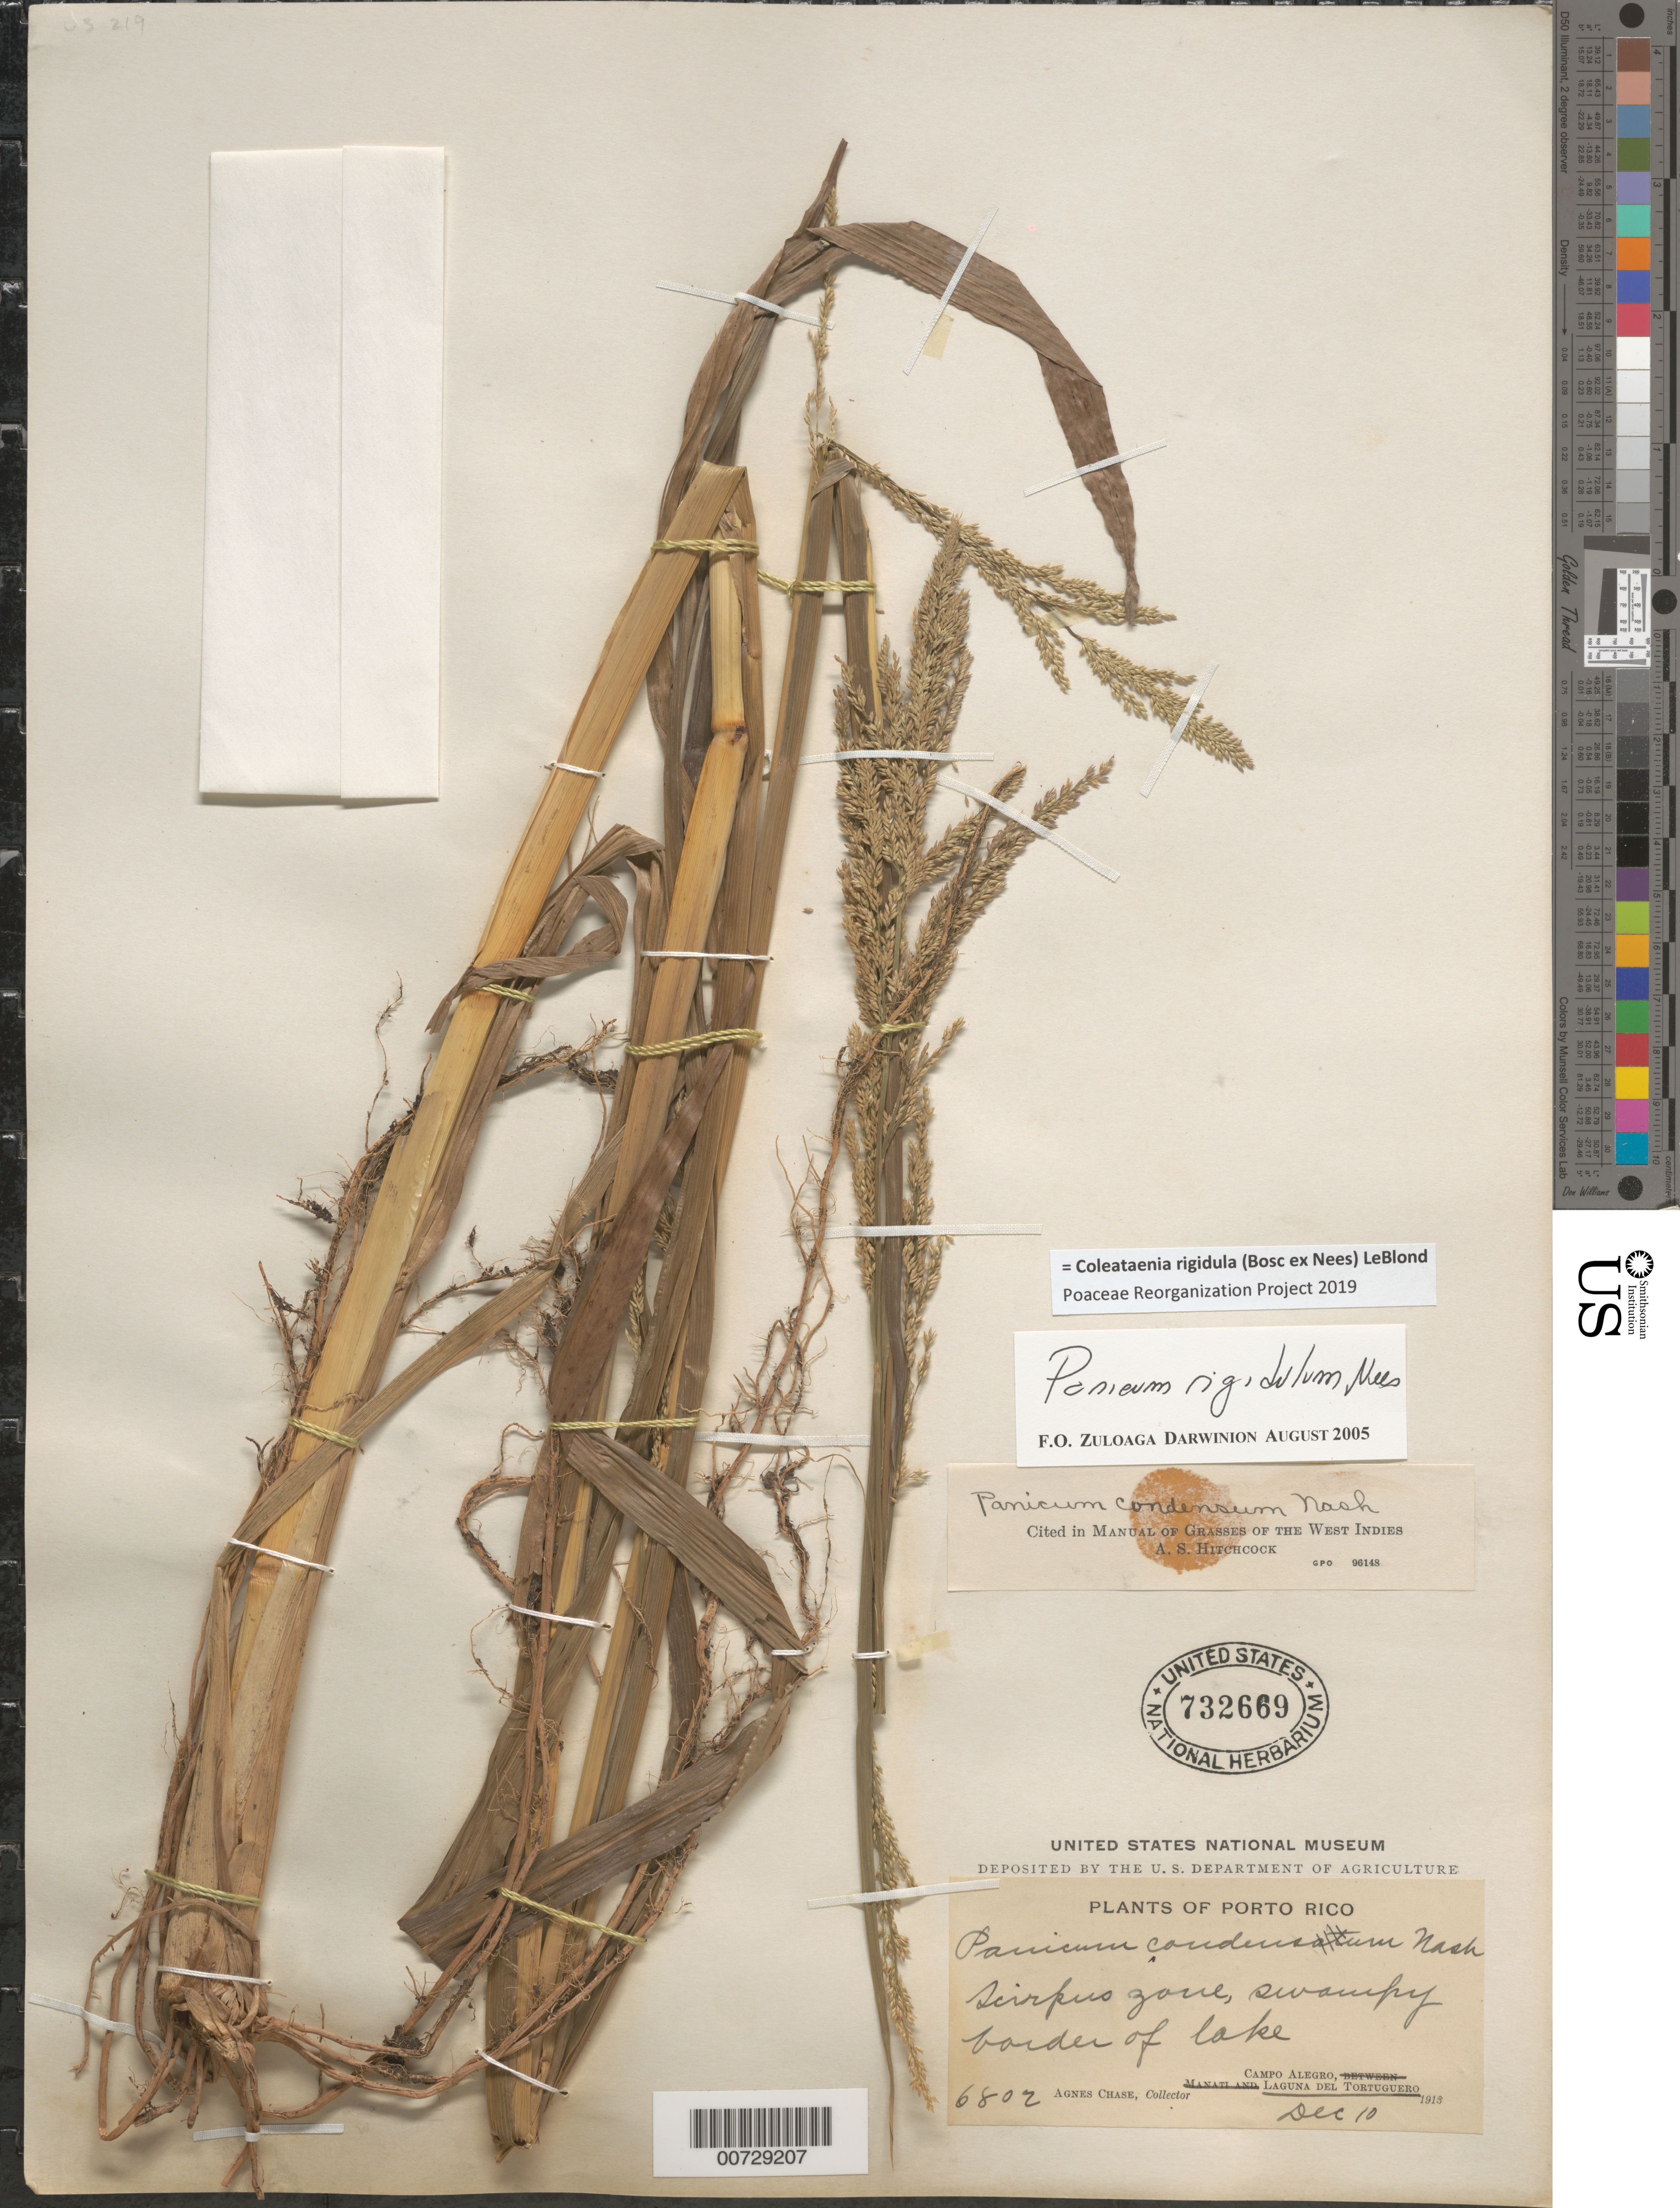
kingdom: Plantae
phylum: Tracheophyta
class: Liliopsida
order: Poales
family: Poaceae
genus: Panicum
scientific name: Panicum rigidulum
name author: Bosc ex Nees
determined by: Hitchcock, Albert S.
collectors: A. Chase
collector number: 6802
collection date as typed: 10 Dec 1913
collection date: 1913-12-10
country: Puerto Rico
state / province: Manatí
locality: Campo Alegro, Laguna del Tortuguero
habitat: Swampy border of lake, Scirpus zone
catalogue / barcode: US 732669